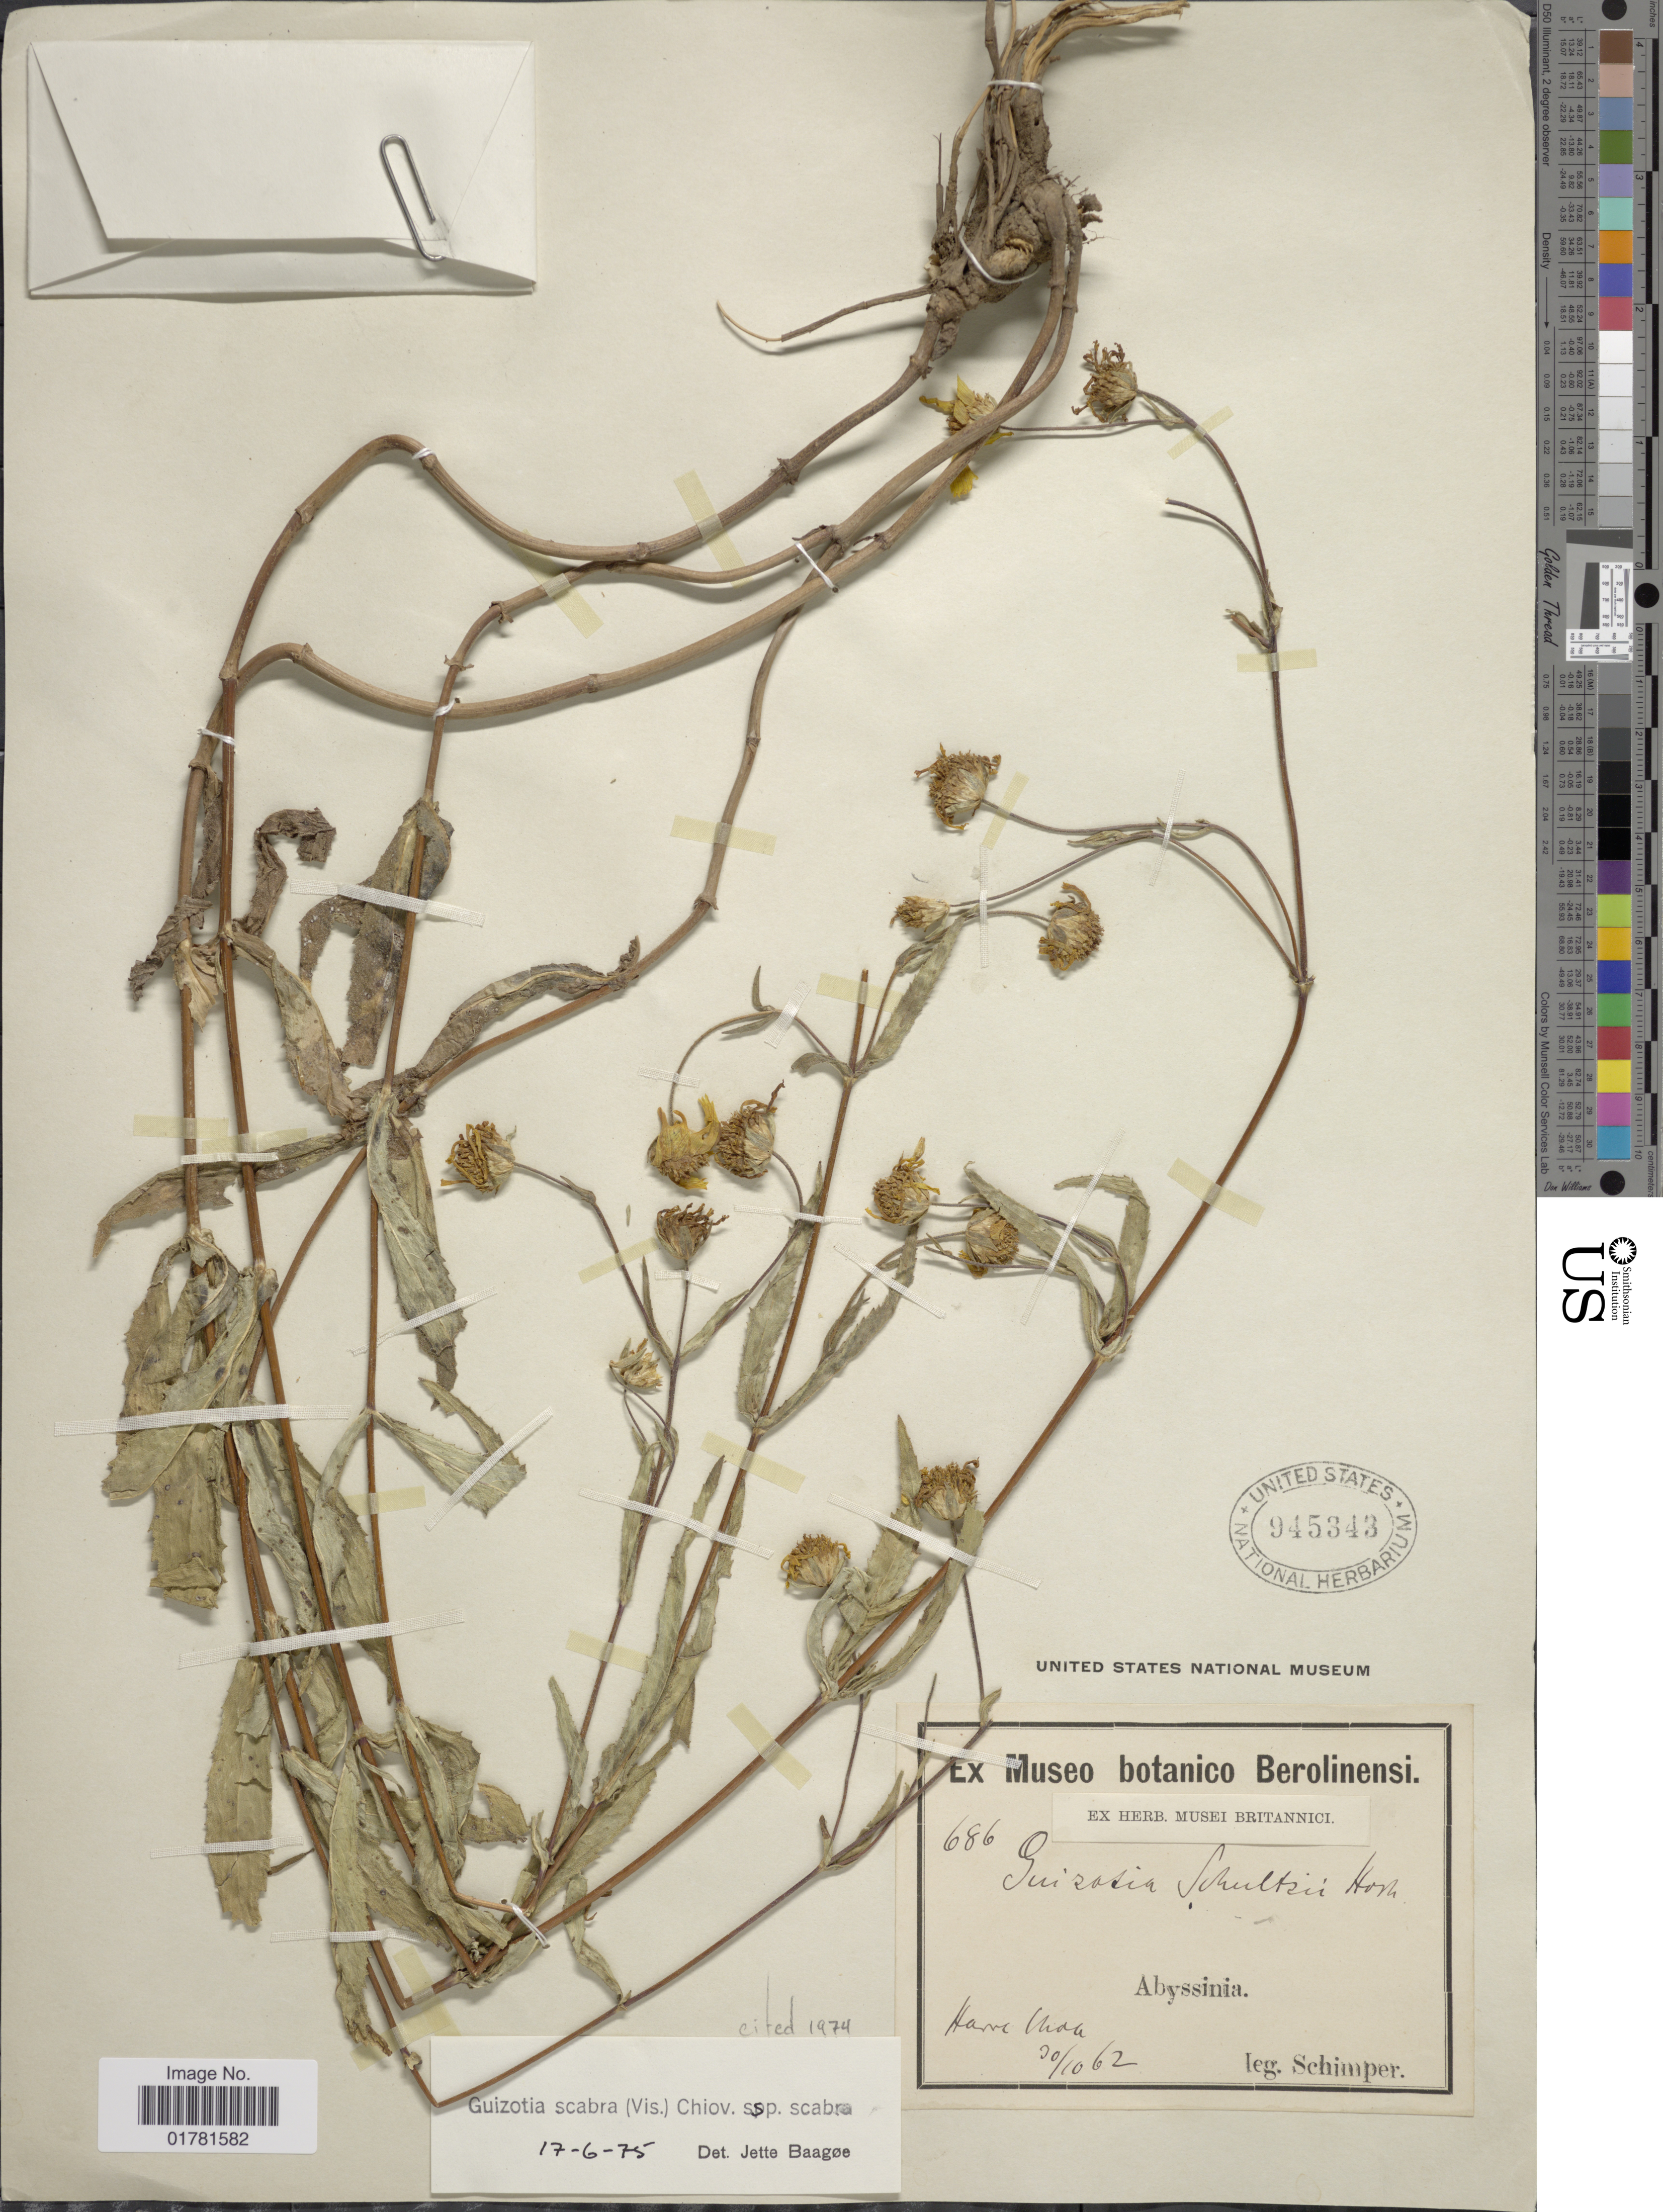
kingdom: Plantae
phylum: Tracheophyta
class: Magnoliopsida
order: Asterales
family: Asteraceae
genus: Guizotia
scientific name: Guizotia scabra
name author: Chiov.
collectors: -. Schimper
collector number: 686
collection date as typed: Transcribed d/m/y: 30/10/62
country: Eritrea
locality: Abyssinia [illegible text]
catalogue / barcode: US 945343